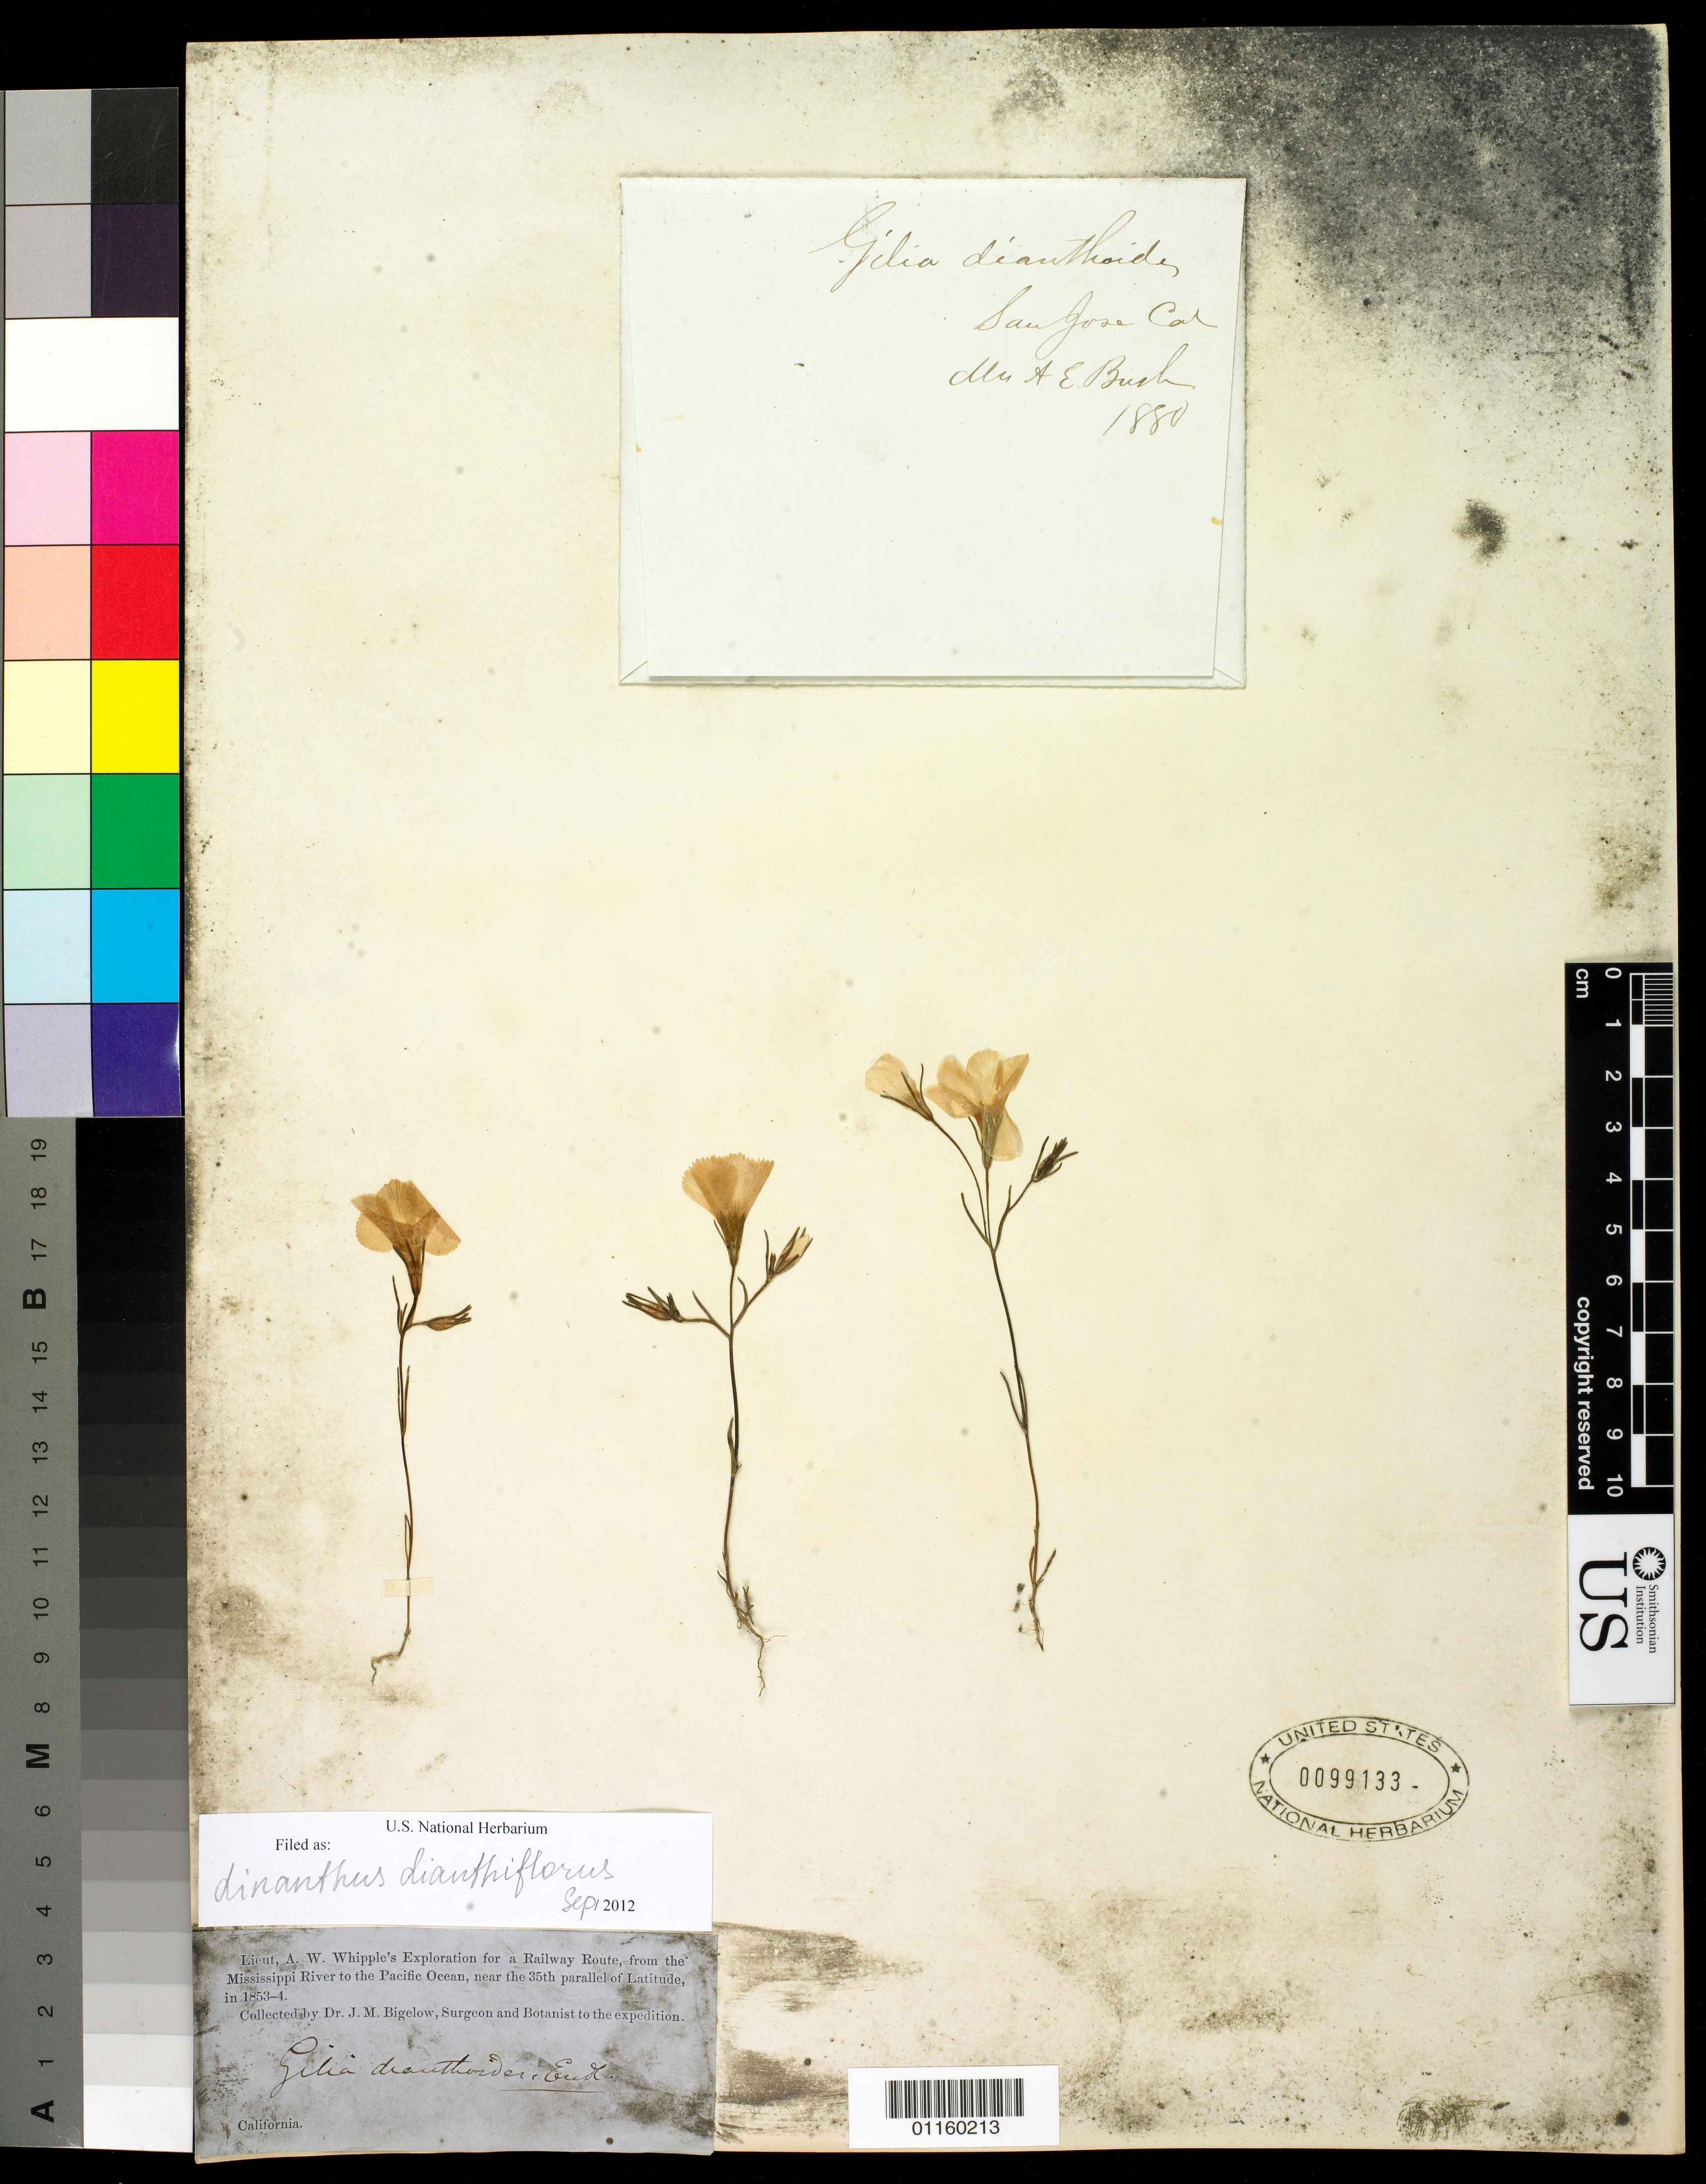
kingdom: Plantae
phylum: Tracheophyta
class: Magnoliopsida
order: Ericales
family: Polemoniaceae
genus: Linanthus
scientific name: Linanthus dianthiflorus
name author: (Benth.) Greene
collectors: J. M. Bigelow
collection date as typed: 1853 to -- --- 1854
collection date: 1853/1854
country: United States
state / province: California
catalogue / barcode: US 99133